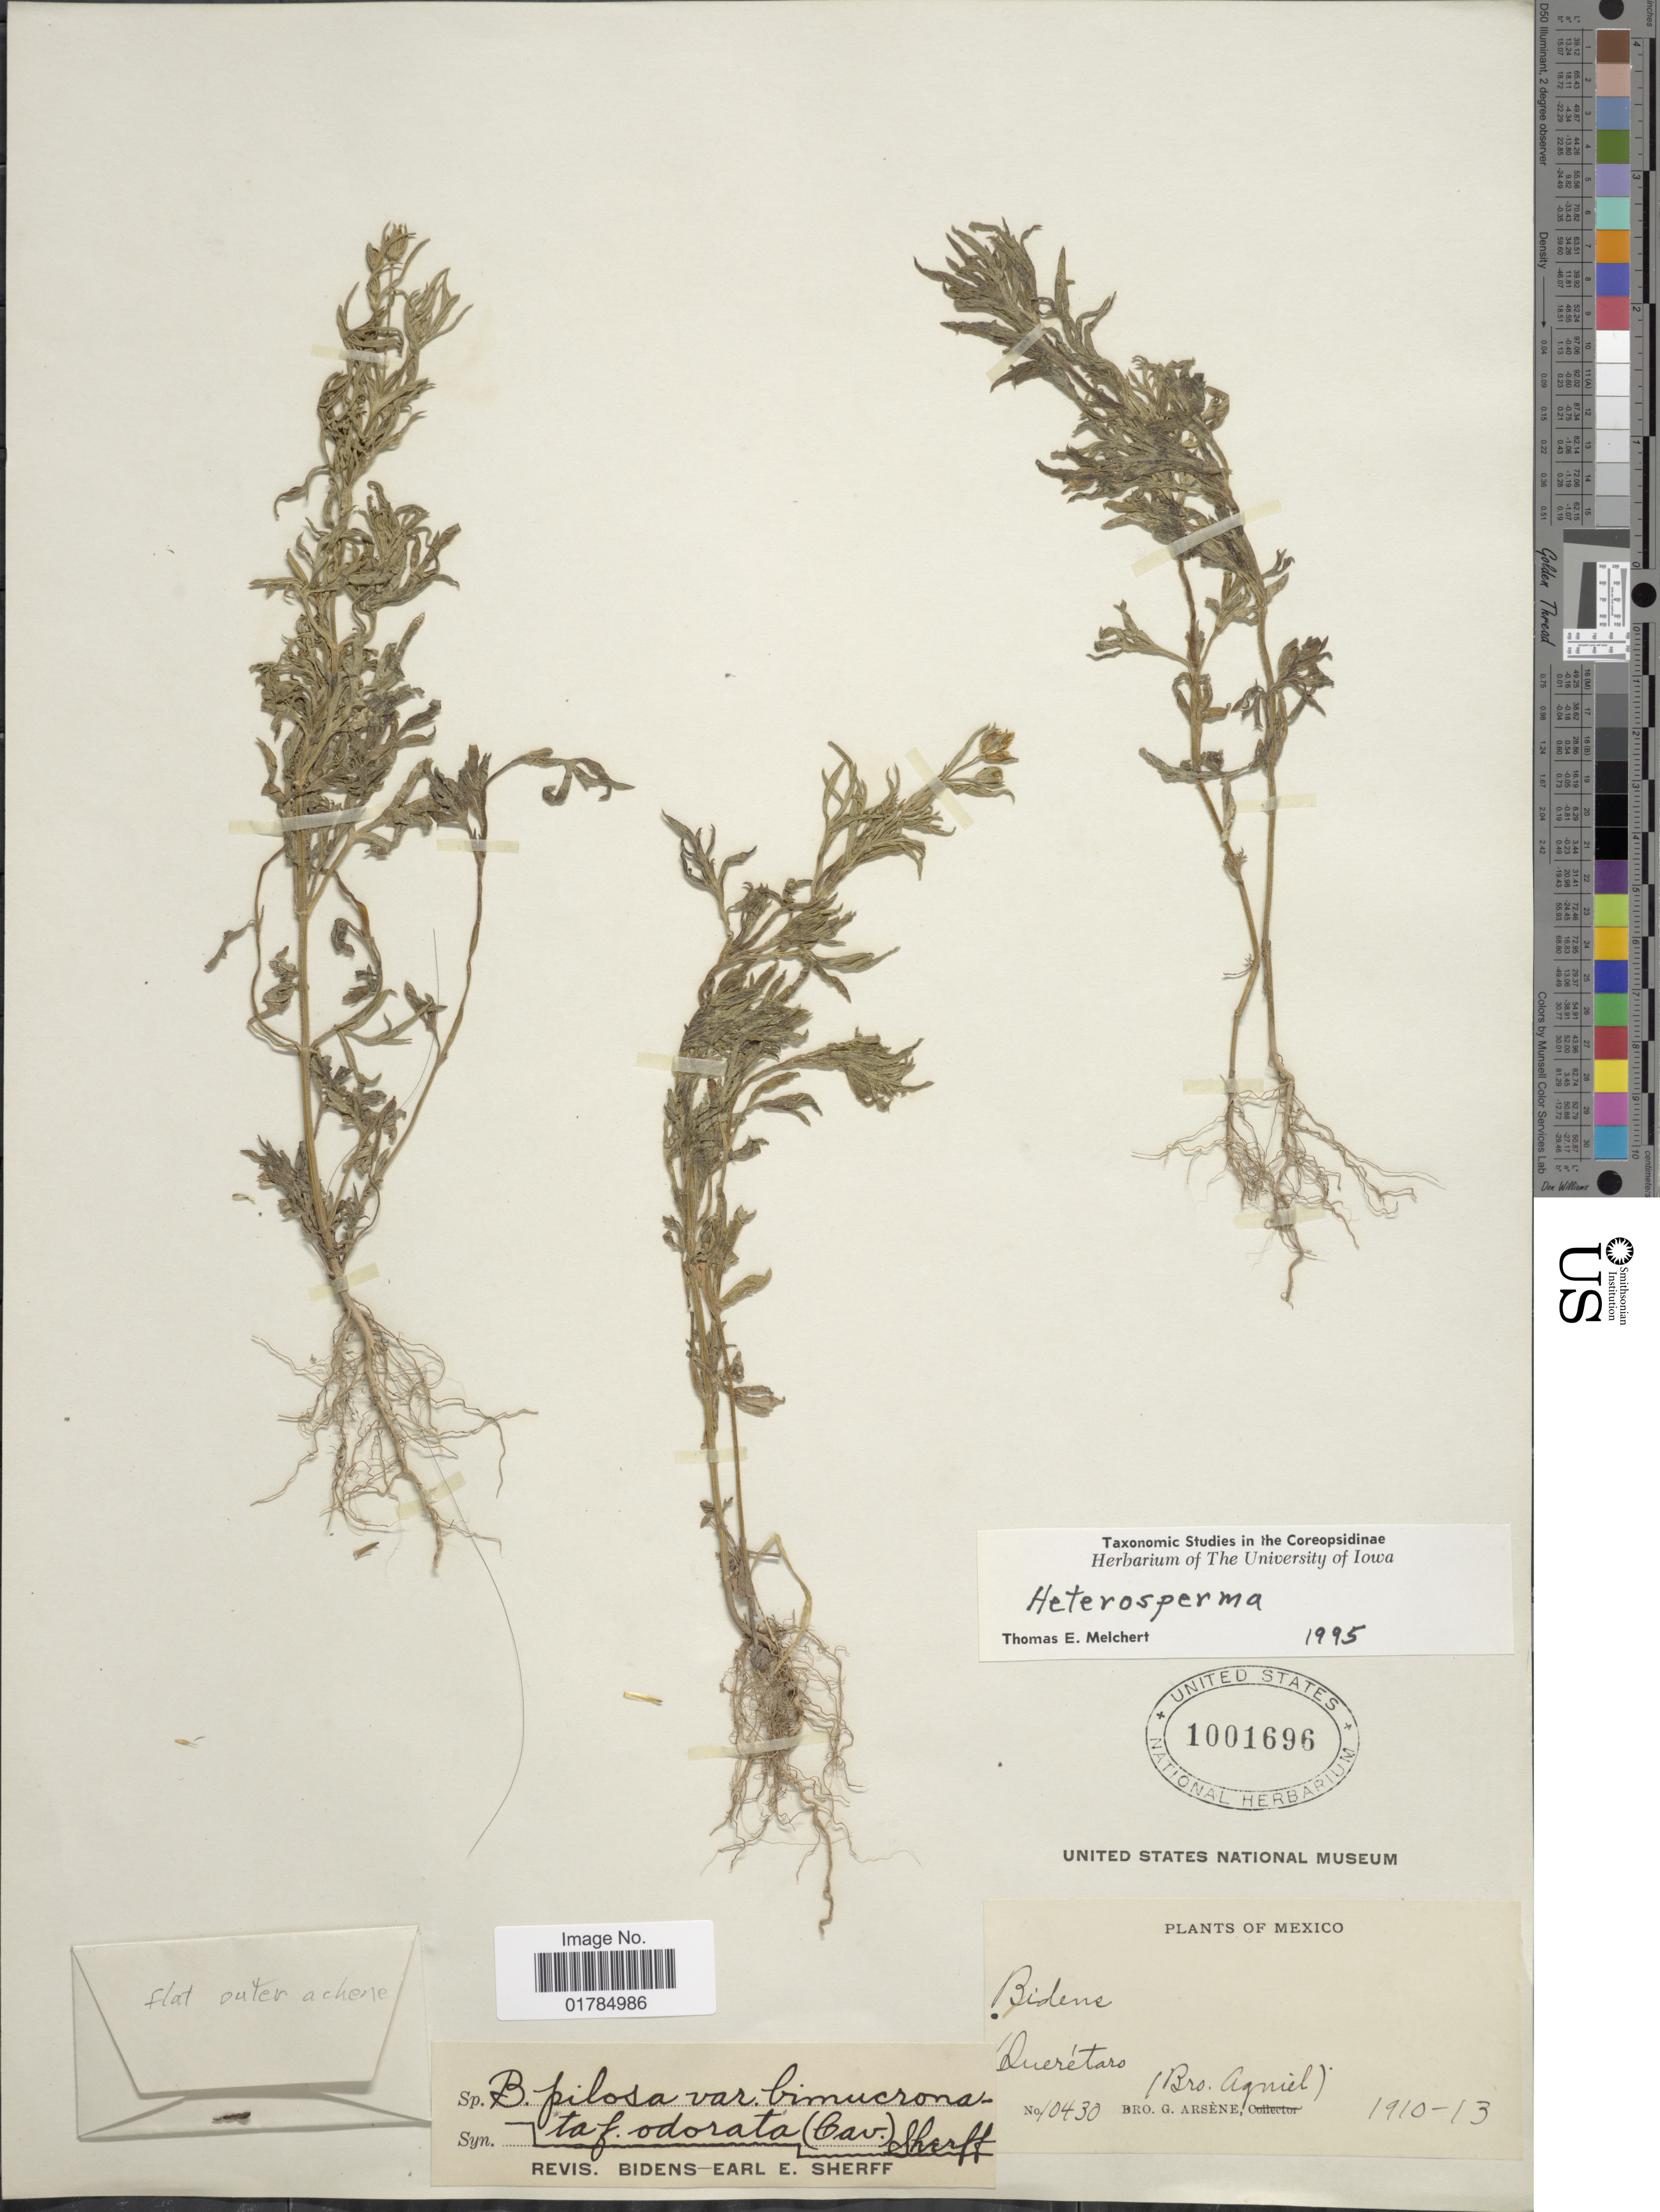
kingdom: Plantae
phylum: Tracheophyta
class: Magnoliopsida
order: Asterales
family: Asteraceae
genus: Heterosperma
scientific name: Heterosperma sp.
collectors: Bro. Agniel & Bro. G. Arsène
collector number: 10430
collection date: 1910/1913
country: Mexico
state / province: Querétaro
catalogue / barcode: US 1001696